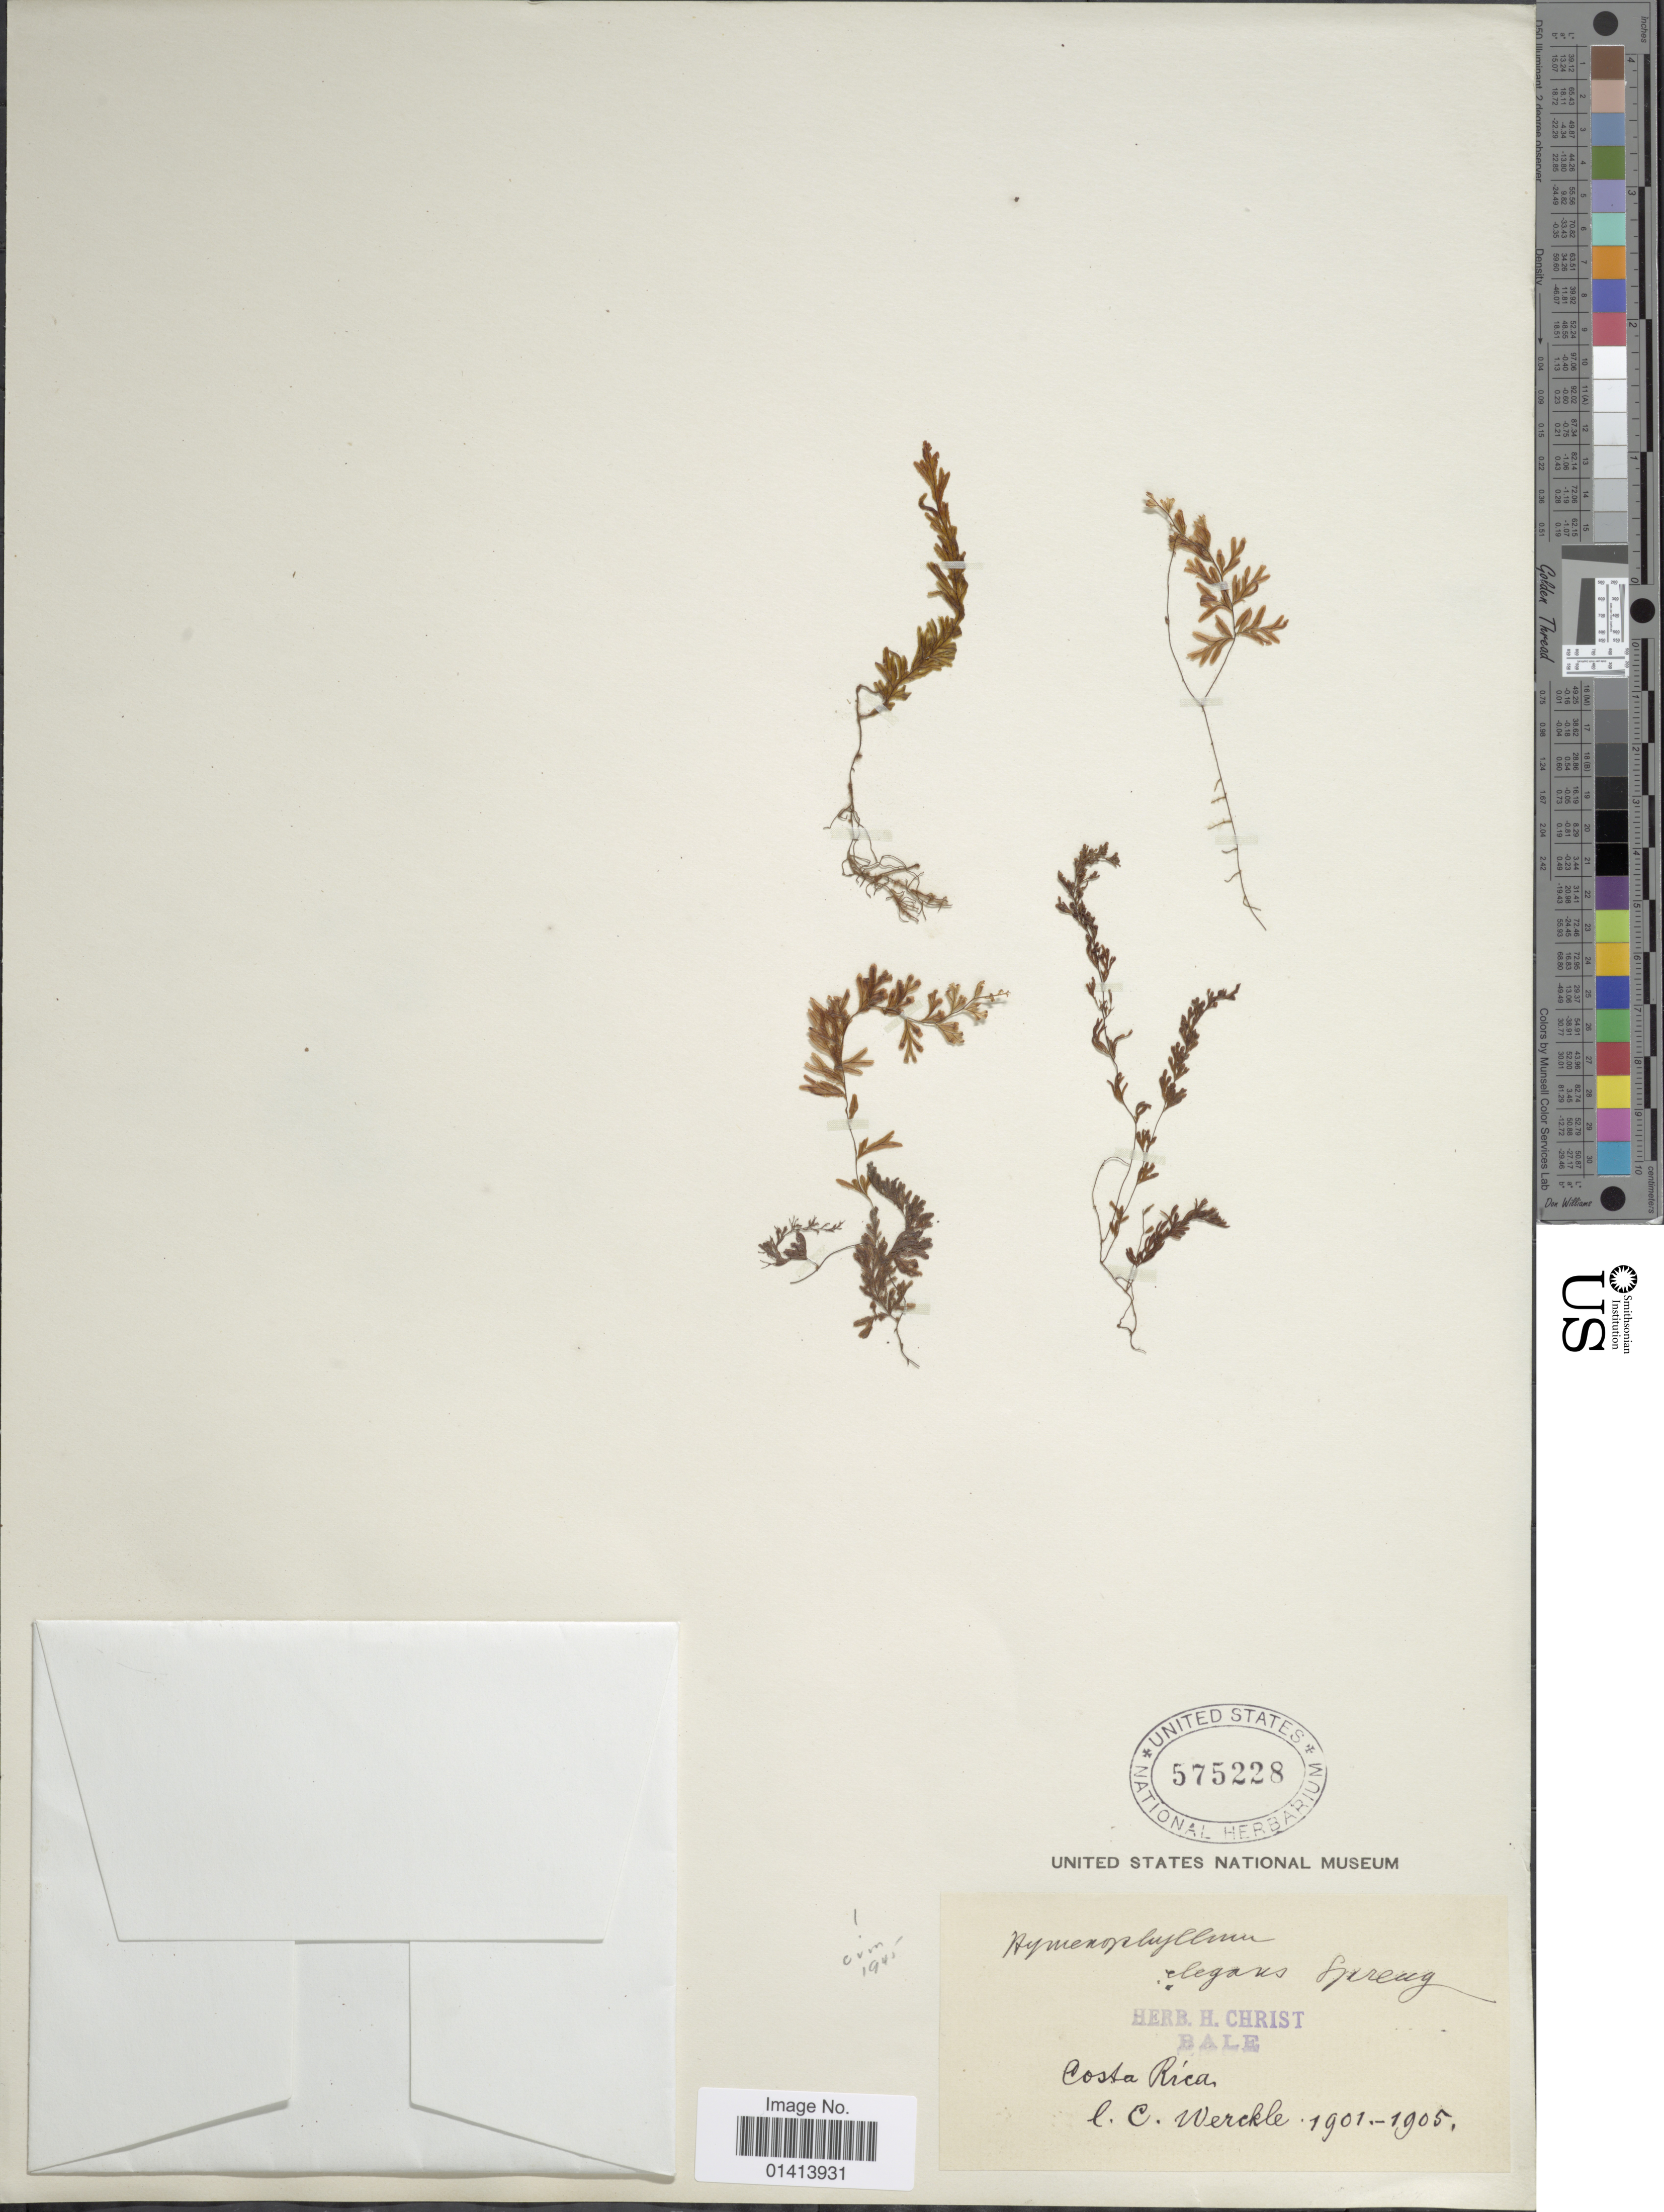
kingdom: Plantae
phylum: Tracheophyta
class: Polypodiopsida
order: Hymenophyllales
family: Hymenophyllaceae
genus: Hymenophyllum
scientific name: Hymenophyllum elegans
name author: Spreng.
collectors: C. C Wercklé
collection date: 1901/1905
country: Costa Rica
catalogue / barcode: US 575228